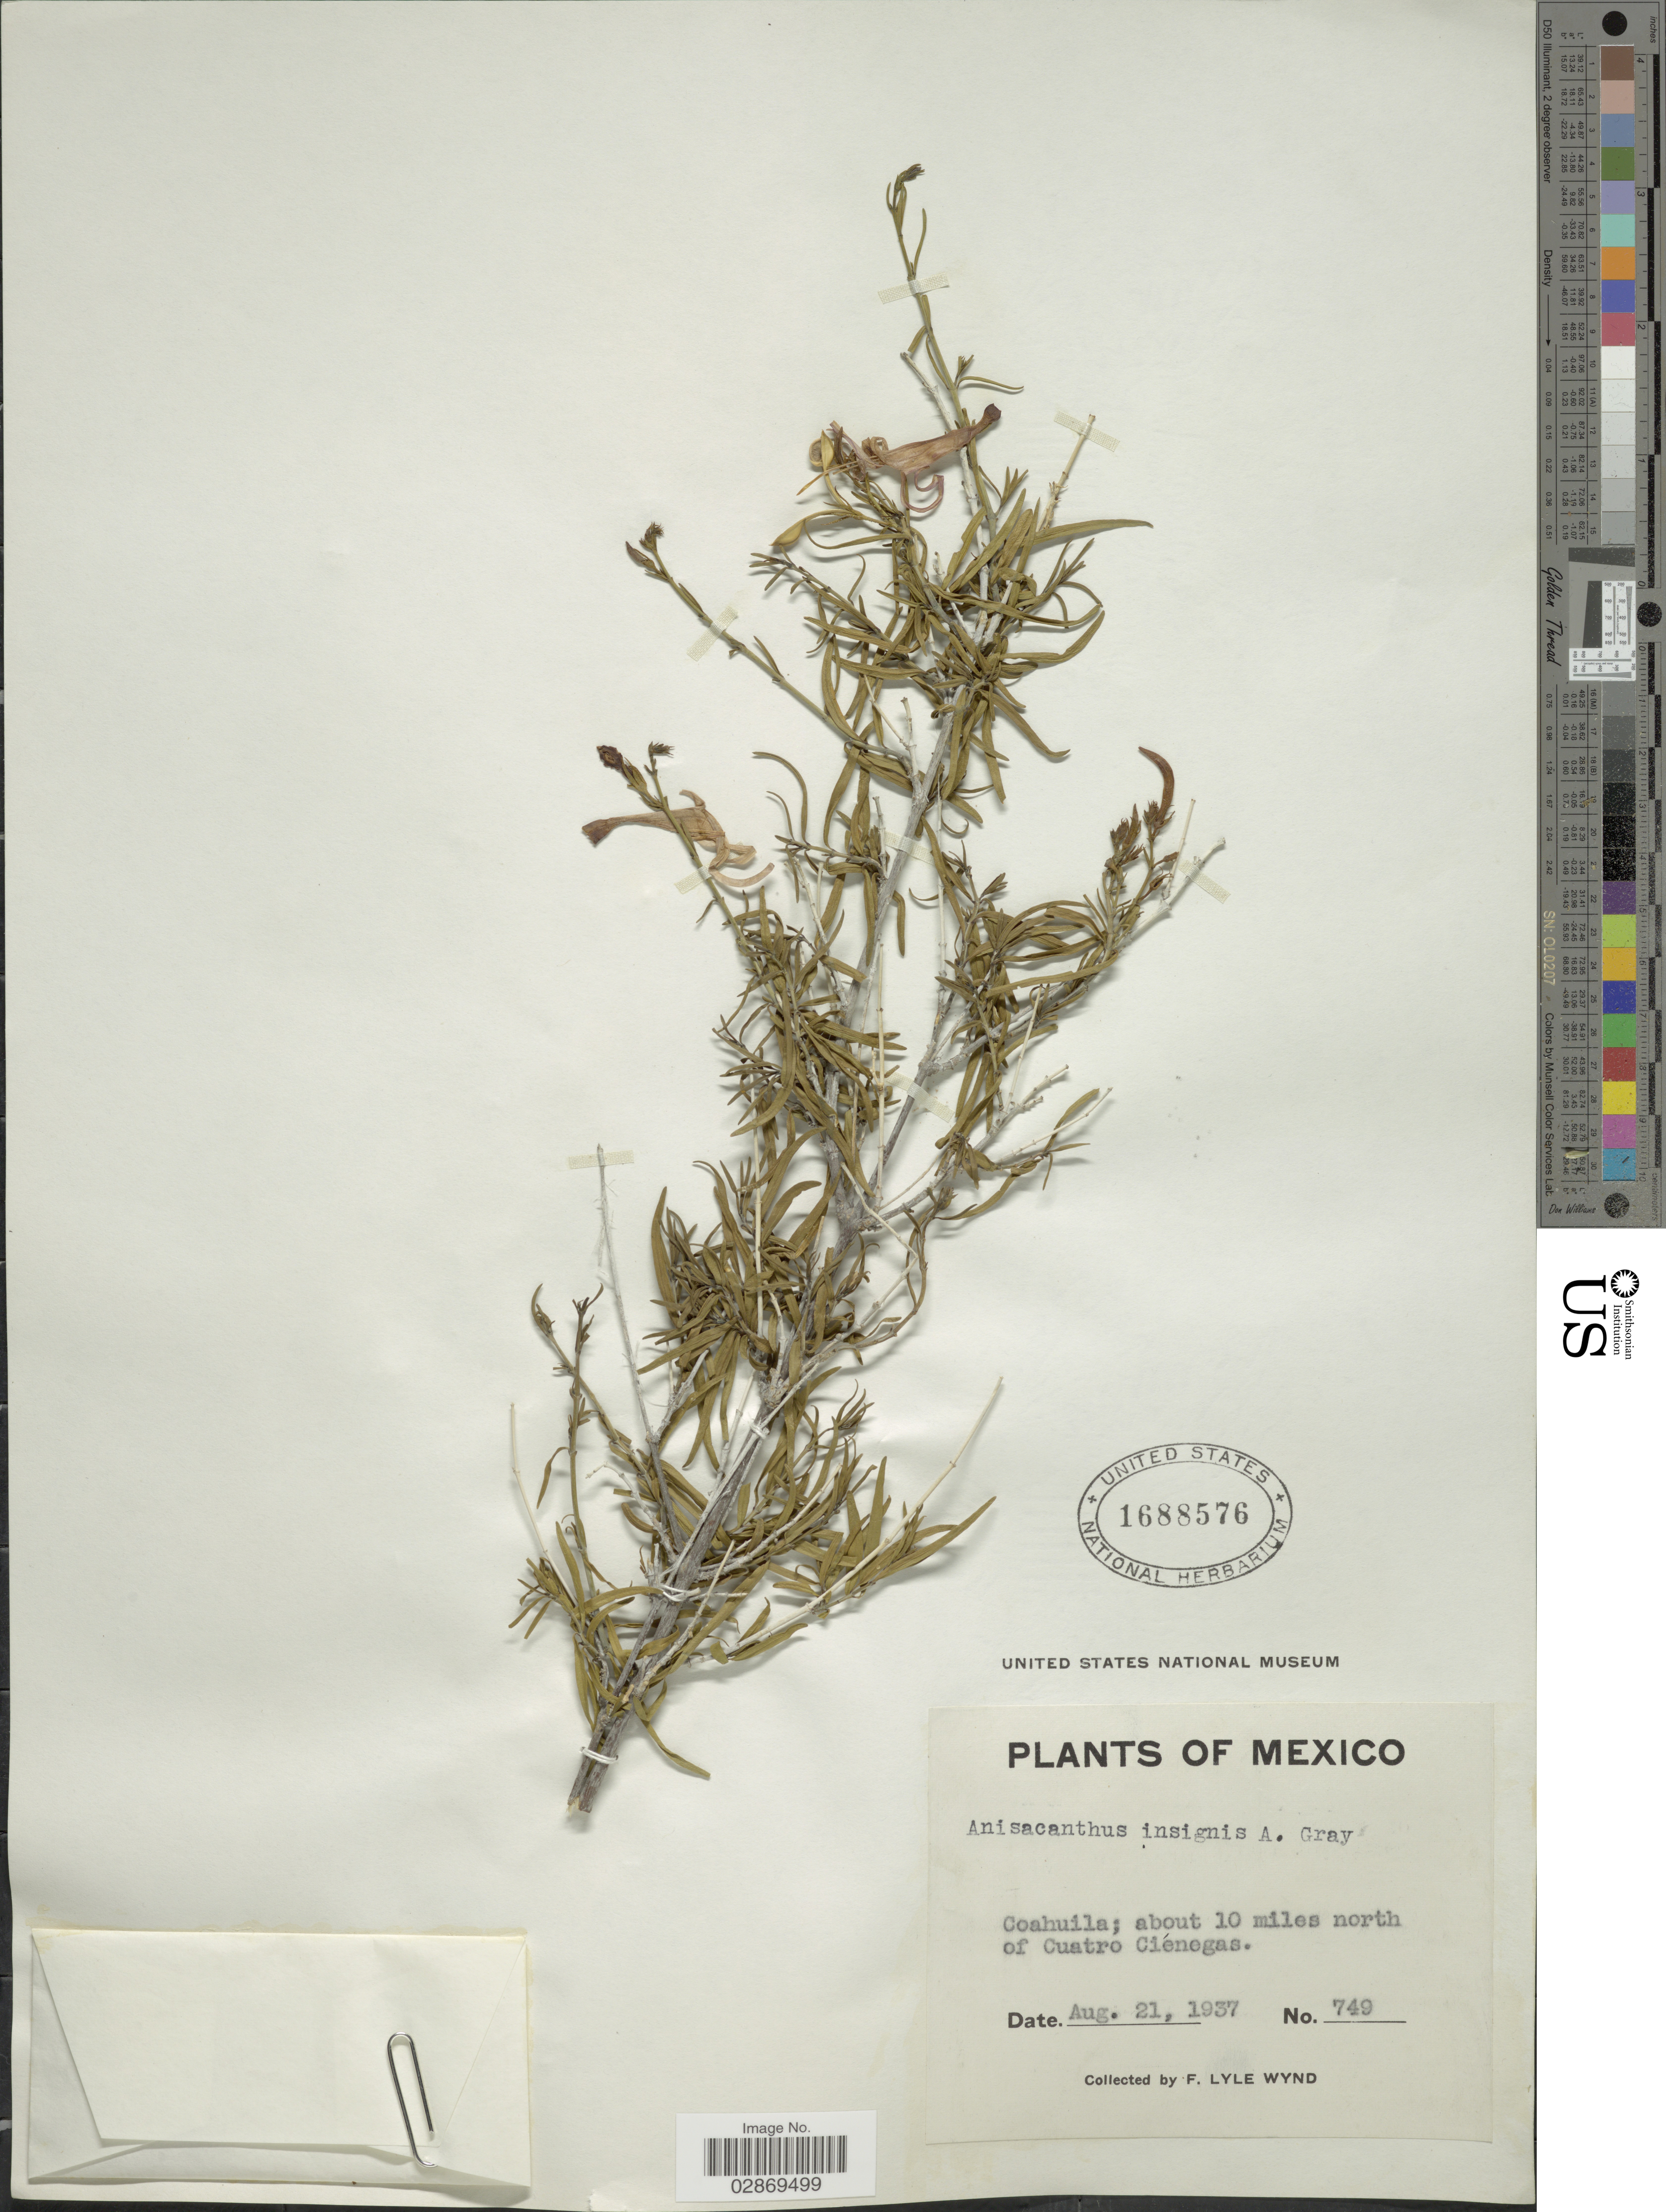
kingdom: Plantae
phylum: Tracheophyta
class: Magnoliopsida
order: Lamiales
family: Acanthaceae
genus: Anisacanthus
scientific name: Anisacanthus linearis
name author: Henrickson & E. J. Lott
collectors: F. L. Wynd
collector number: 749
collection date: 1937-08-21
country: Mexico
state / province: Coahuila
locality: About 10 miles north of Cuatro Ciénegas.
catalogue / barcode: US 1688576